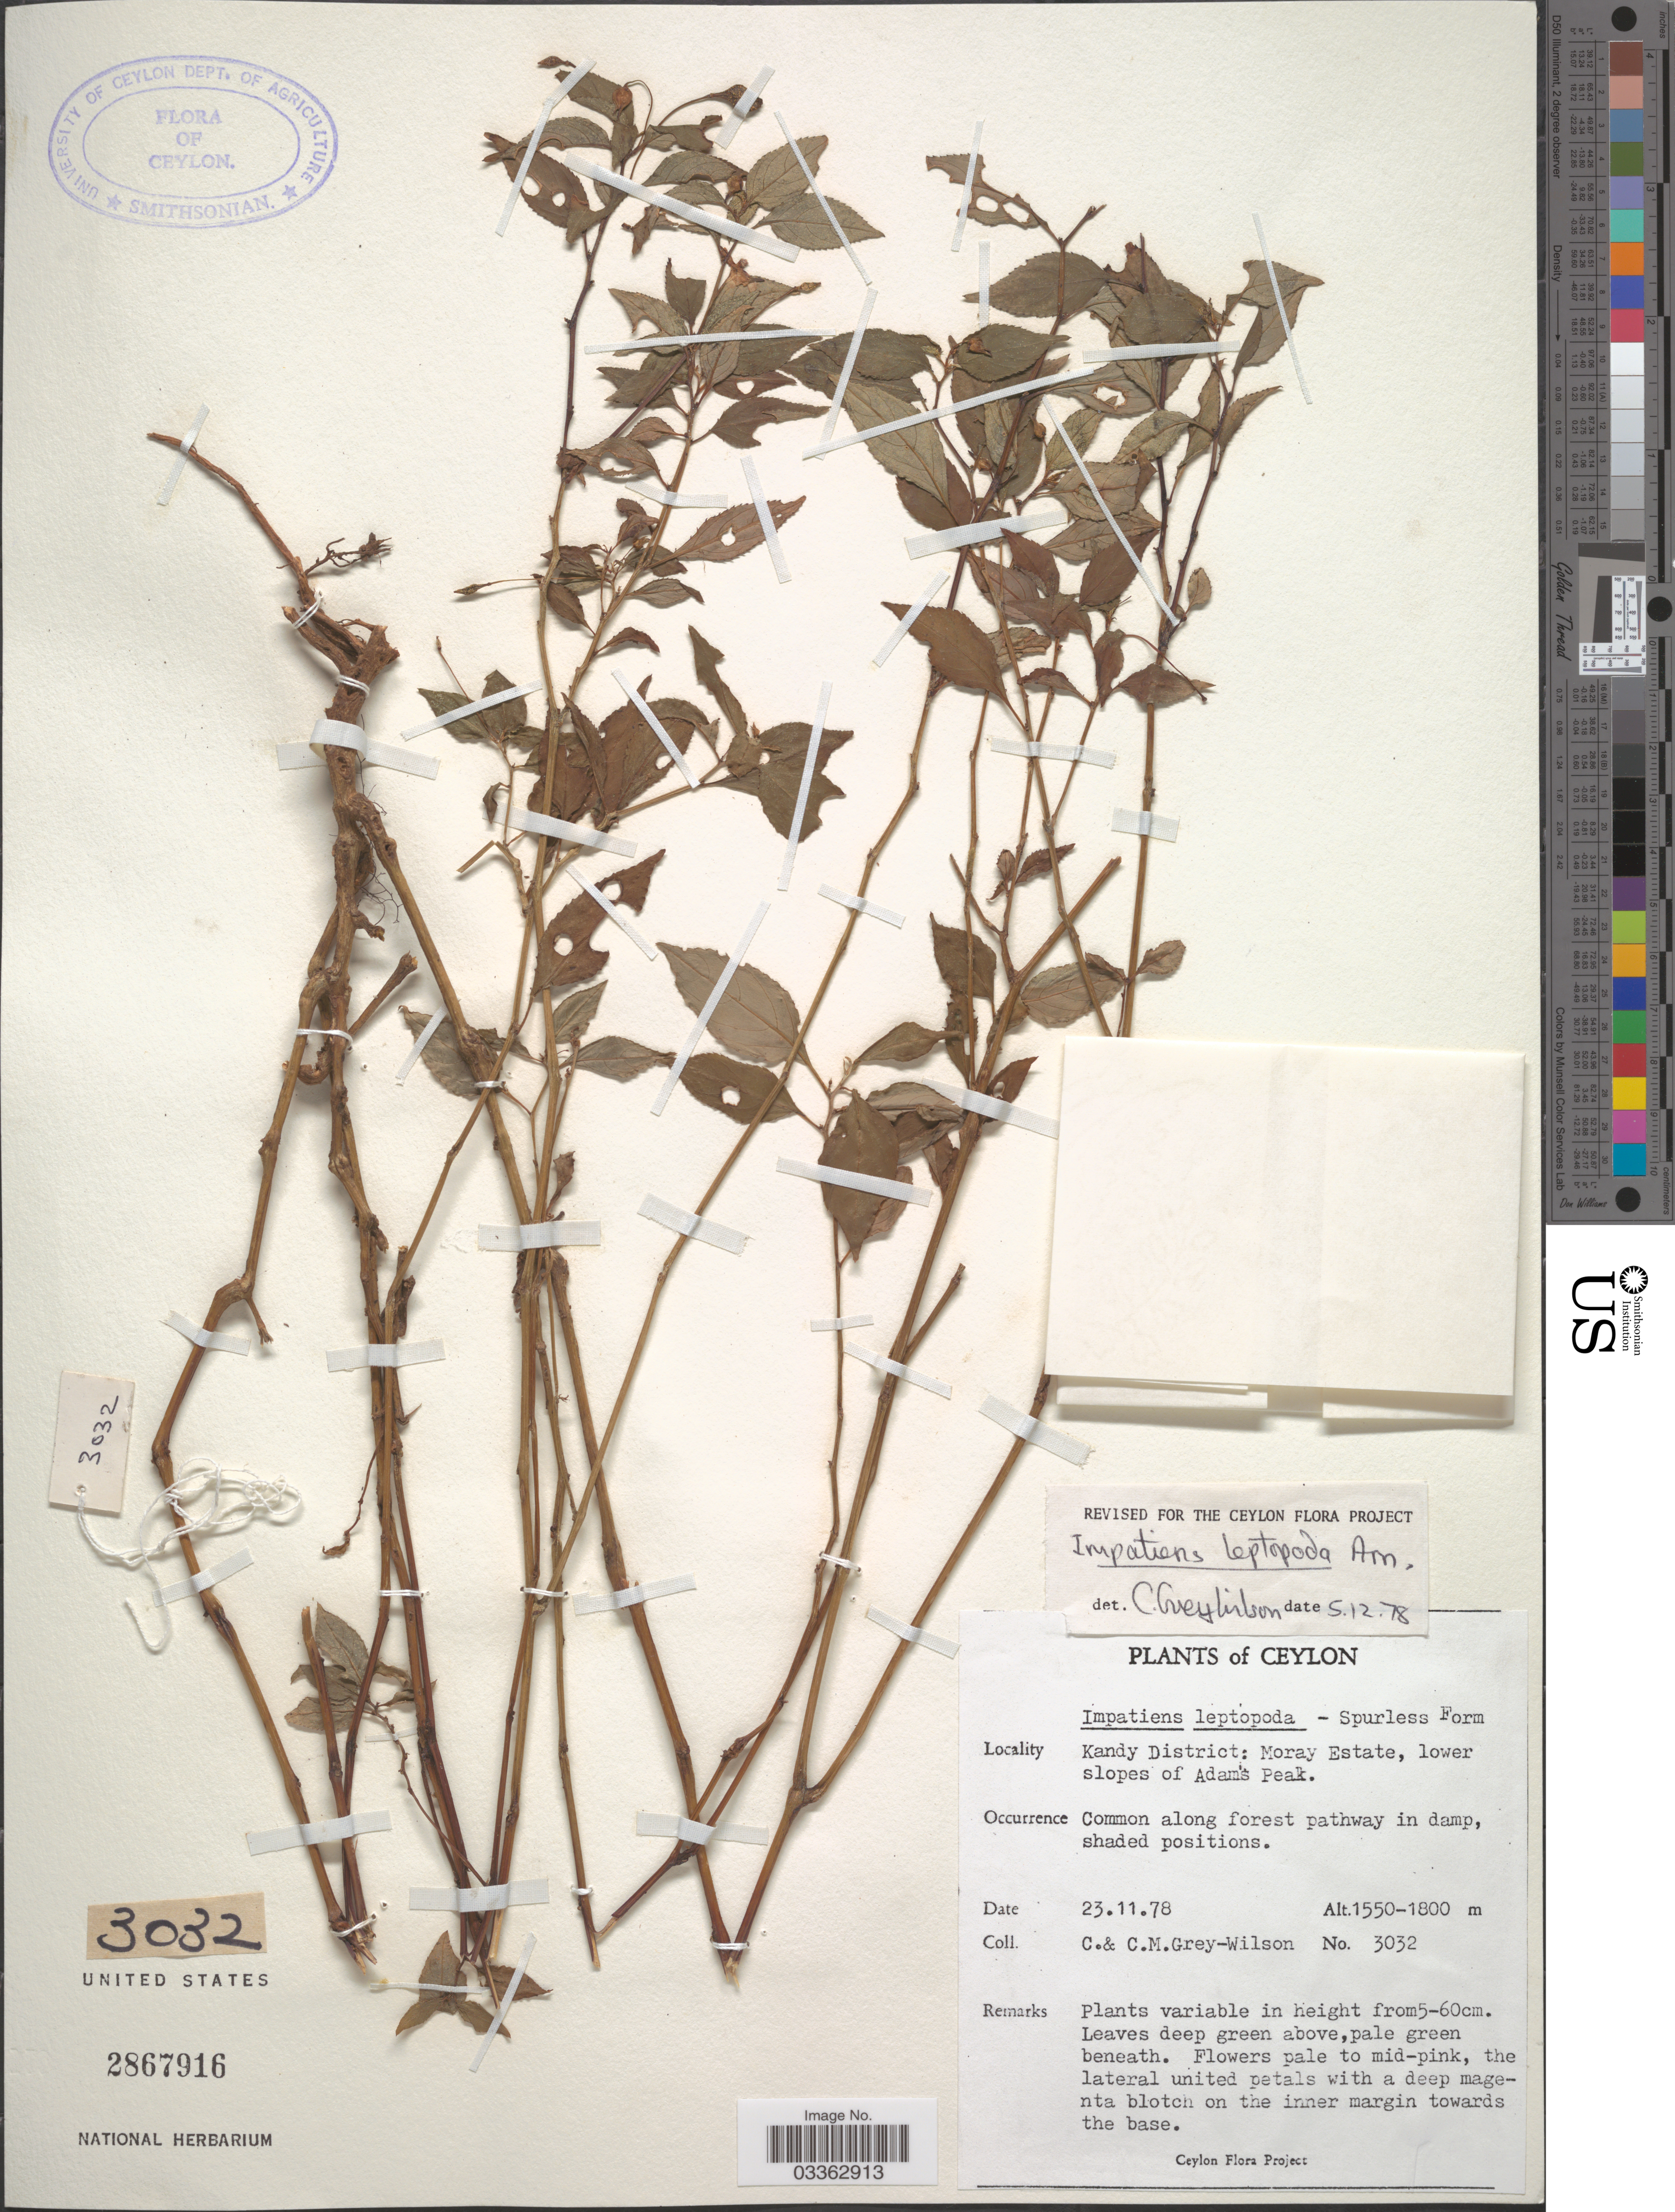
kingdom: Plantae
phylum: Tracheophyta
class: Magnoliopsida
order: Ericales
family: Balsaminaceae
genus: Impatiens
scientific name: Impatiens leptopoda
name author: Arn.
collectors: C. Grey-Wilson & C. Grey-Wilson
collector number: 3032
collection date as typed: Transcribed d/m/y: 23/11/78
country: Sri Lanka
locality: Ceylon. Kandy District: Moray Estate, lower slopes of Adam's Peak.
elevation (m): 1550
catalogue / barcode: US 2867916